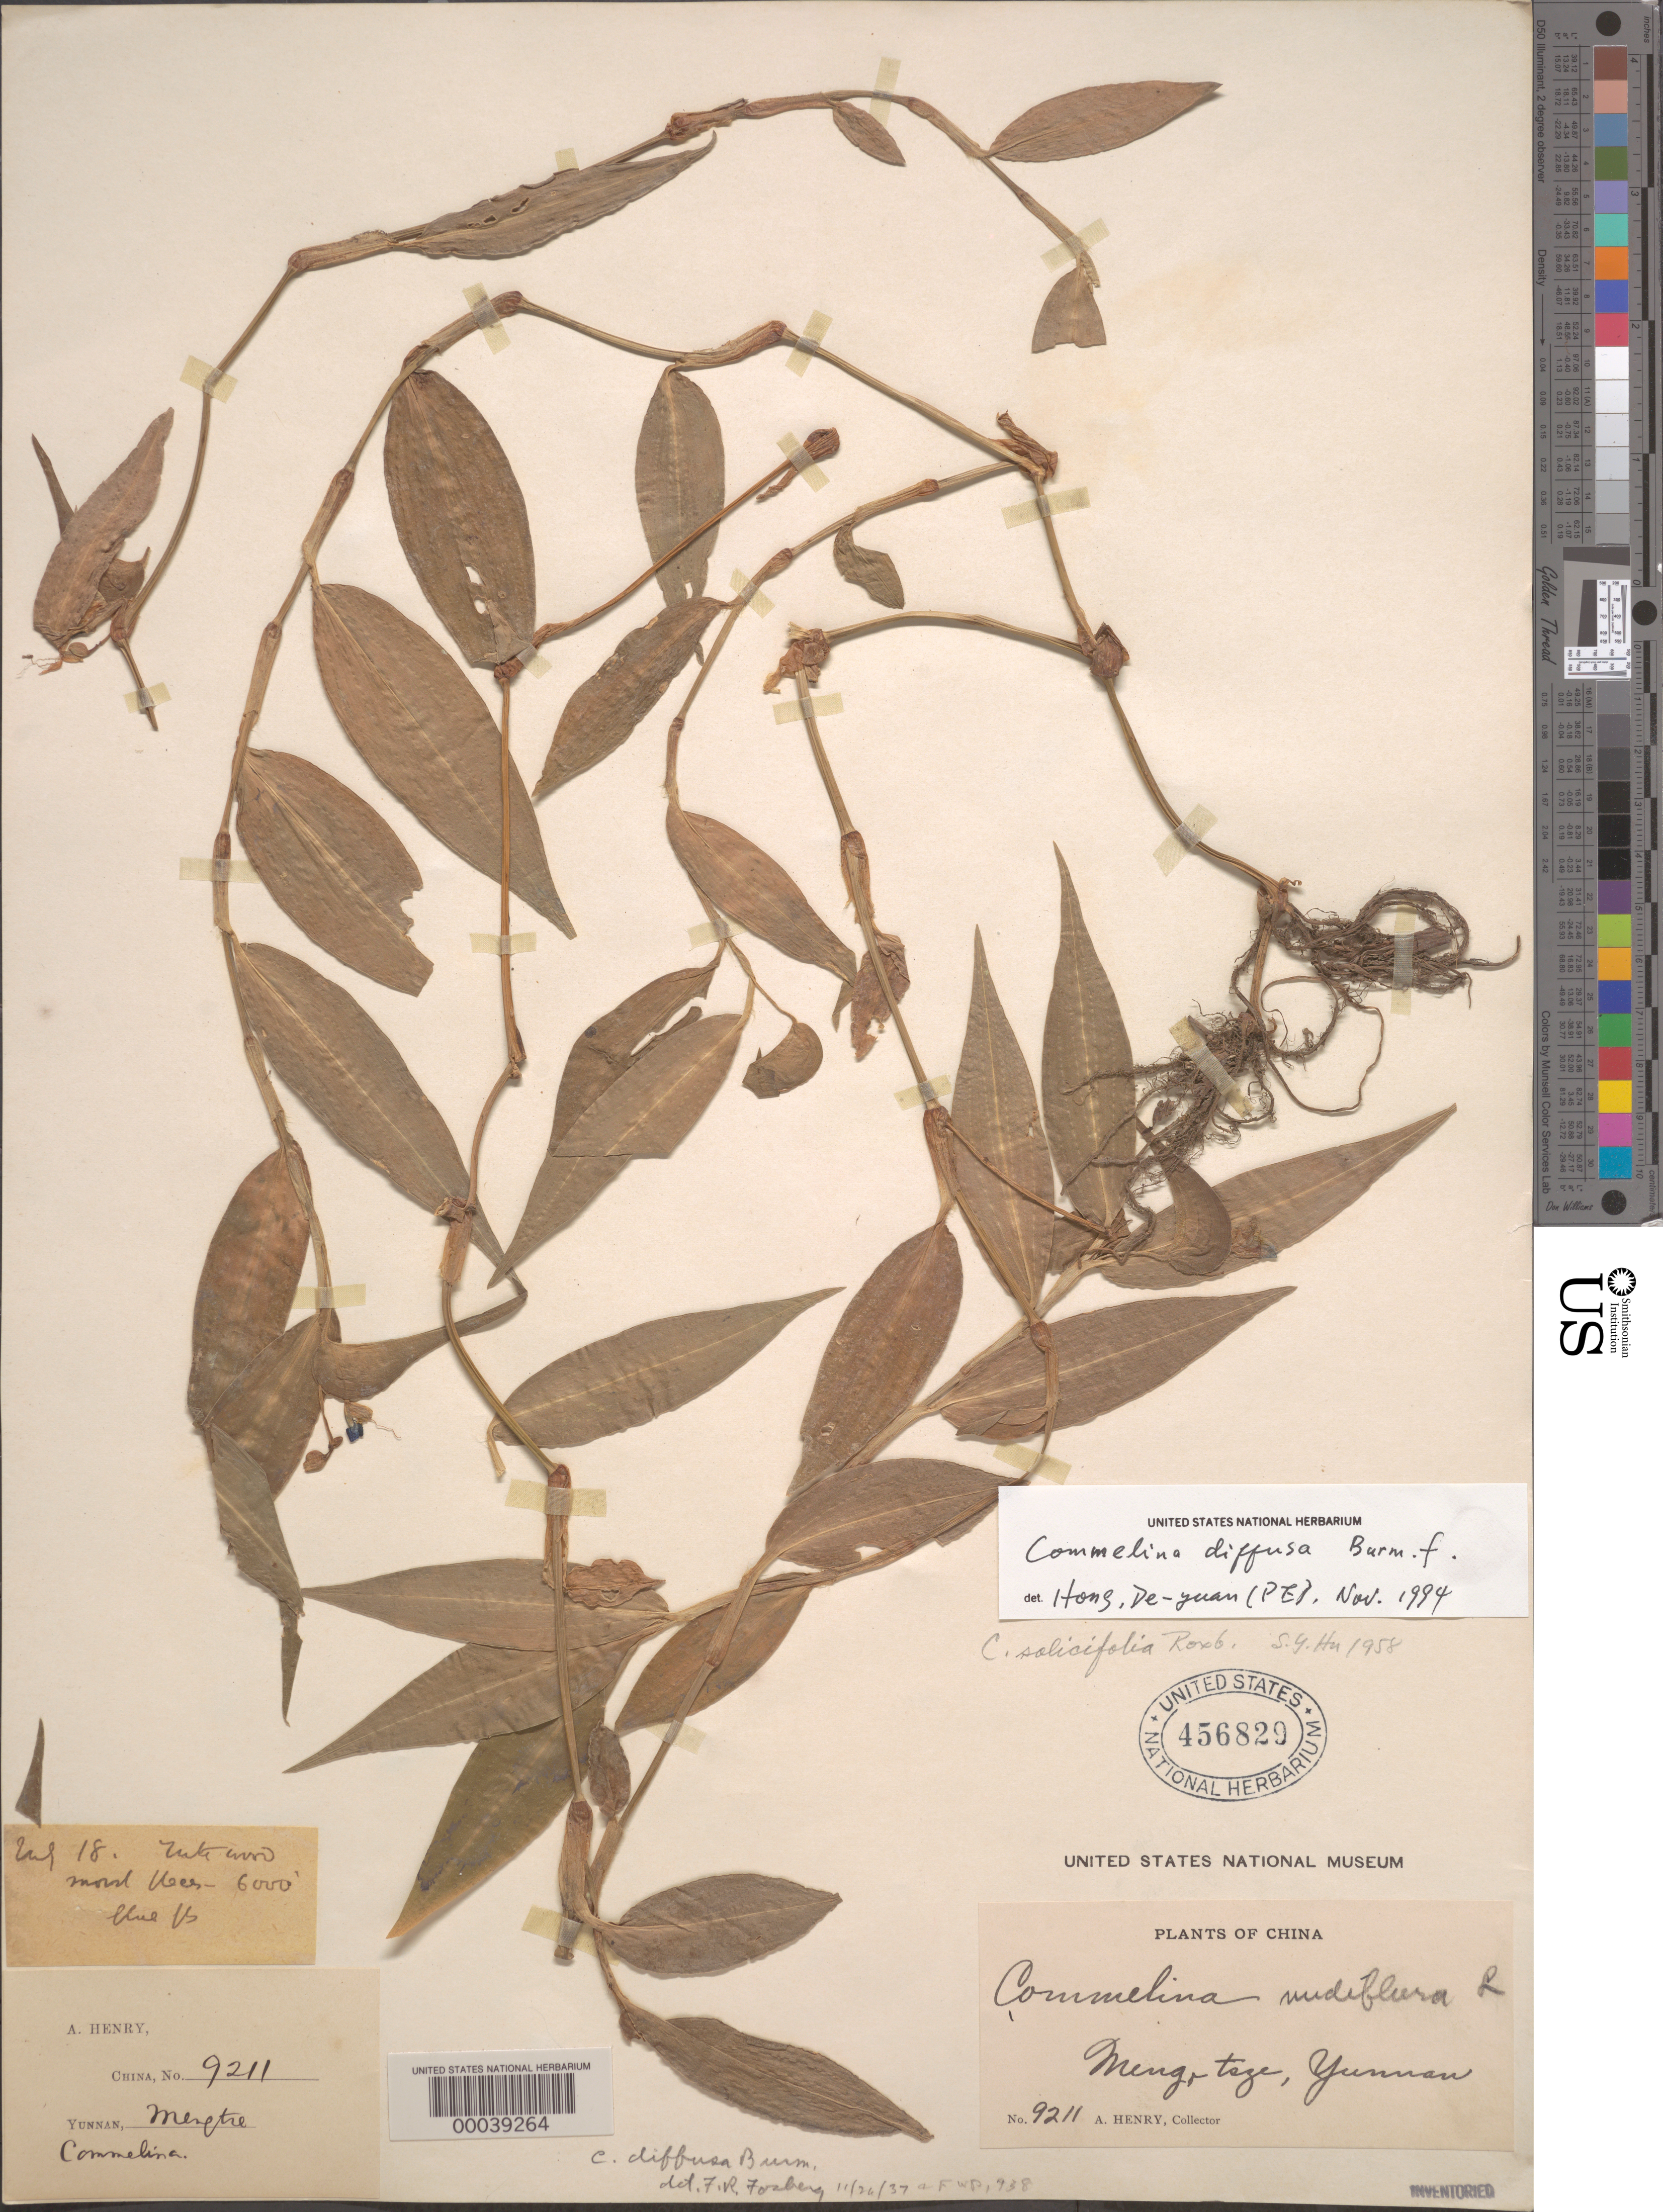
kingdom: Plantae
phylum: Tracheophyta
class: Liliopsida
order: Commelinales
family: Commelinaceae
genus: Commelina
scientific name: Commelina diffusa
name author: Burm. f.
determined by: Hong, D. Y.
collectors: A. Henry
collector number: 9211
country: China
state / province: Yunnan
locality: Meng-tsze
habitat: Moist soil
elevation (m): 1830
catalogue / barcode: US 456829